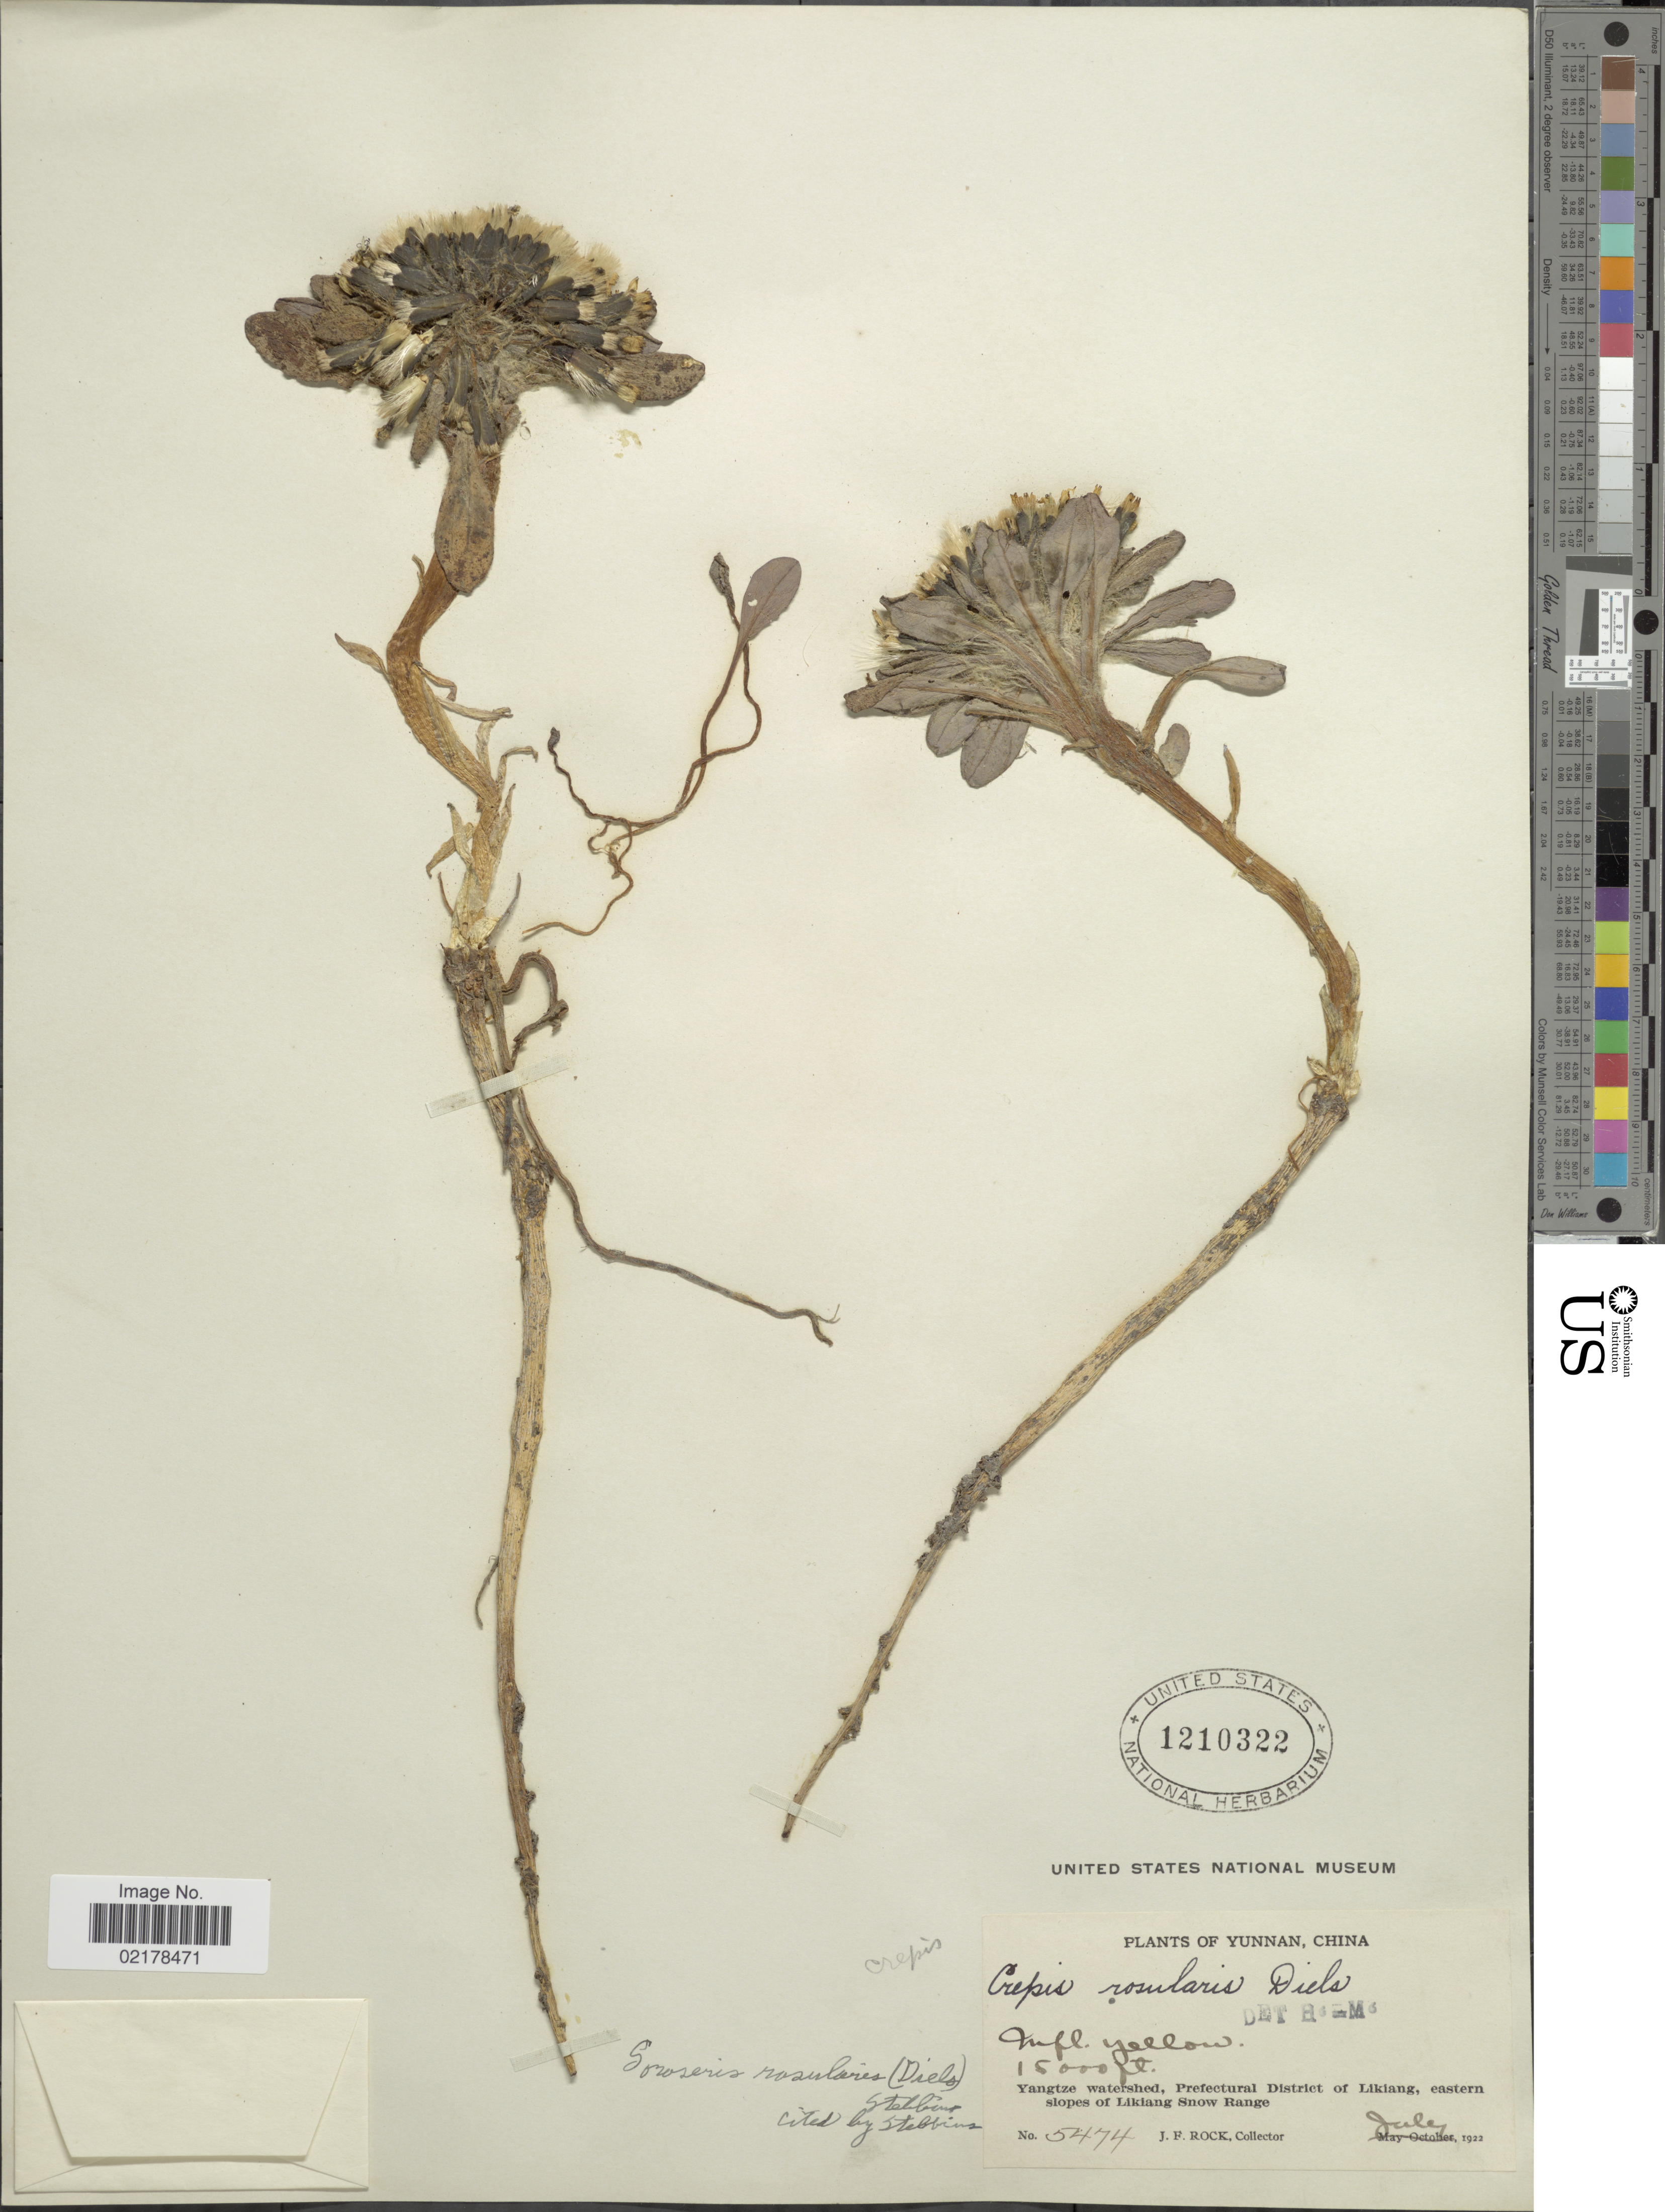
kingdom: Plantae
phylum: Tracheophyta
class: Magnoliopsida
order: Asterales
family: Asteraceae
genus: Soroseris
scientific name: Soroseris glomerata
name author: (Decne.) Stebbins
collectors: J. F. Rock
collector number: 5474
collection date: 1922-07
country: China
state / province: Yunnan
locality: Yangtze watershed, Prefectural District of LIkiang, eastern slopes of Likiang Snow Range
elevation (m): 4572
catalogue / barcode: US 1210322